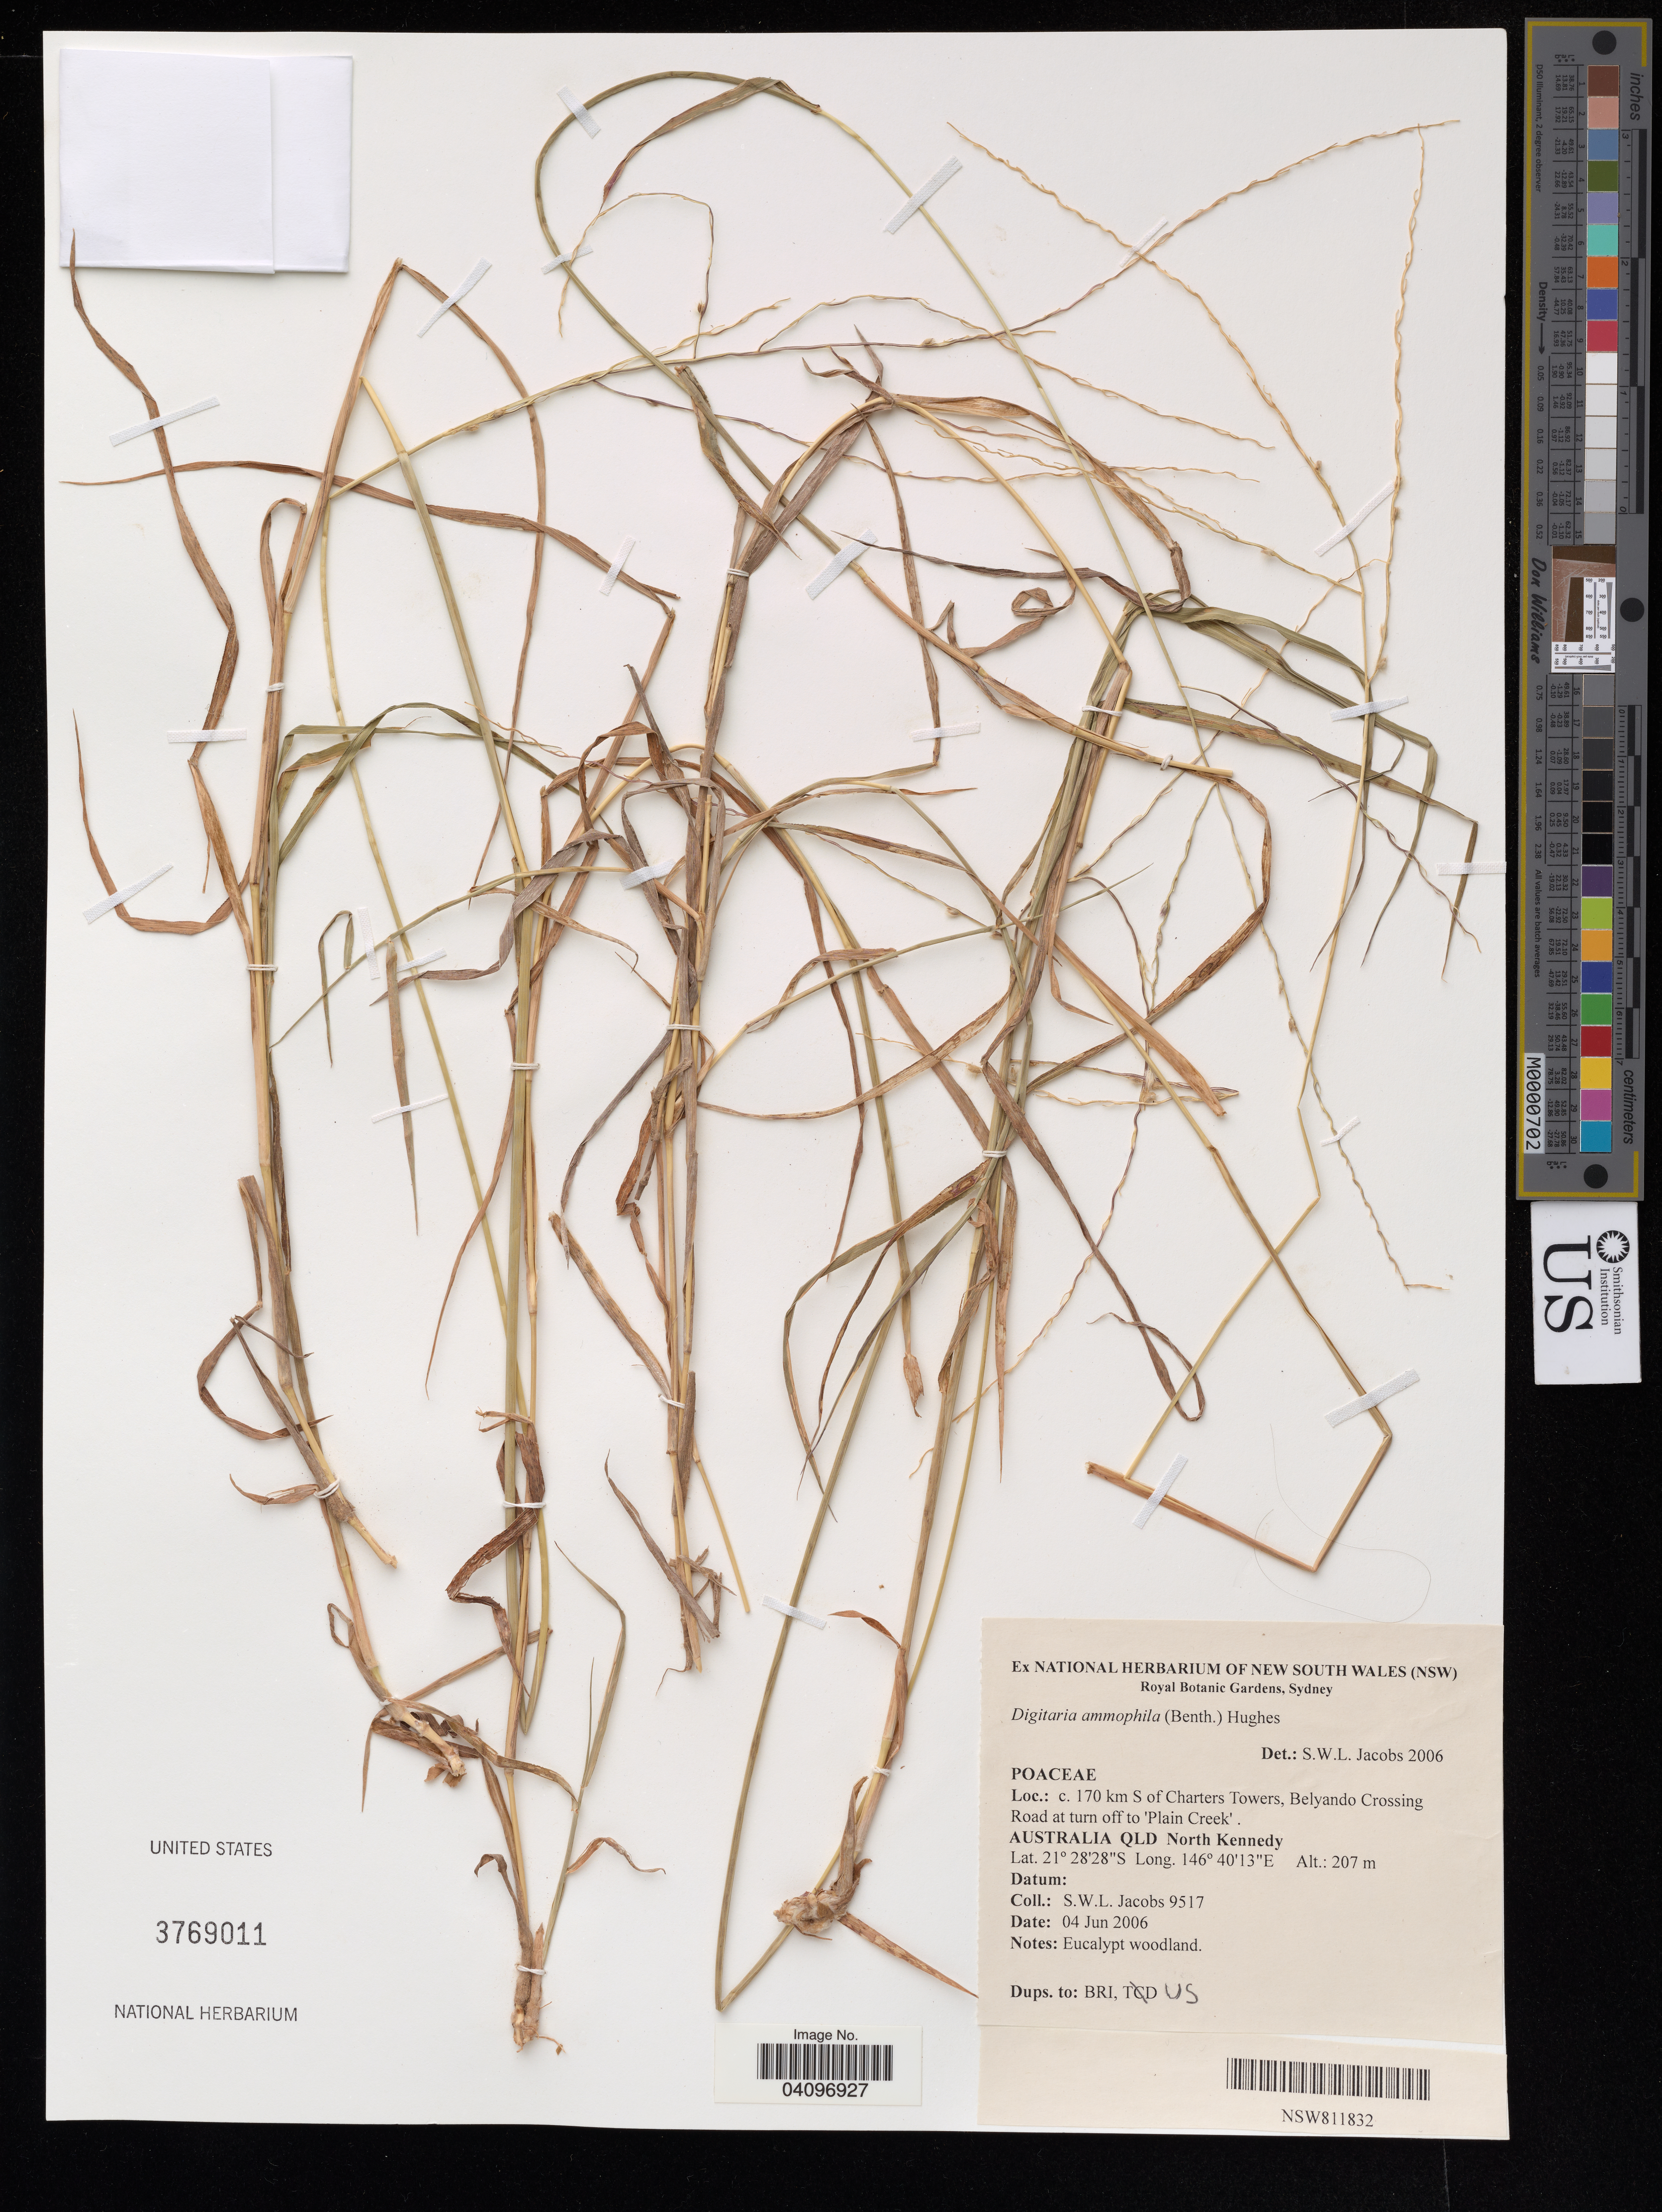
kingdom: Plantae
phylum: Tracheophyta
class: Liliopsida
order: Poales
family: Poaceae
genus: Digitaria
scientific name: Digitaria ammophila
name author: (F. Muell.) Hughes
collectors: S. W. L. Jacobs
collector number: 9517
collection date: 2006-06-04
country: Australia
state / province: Queensland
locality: c. 170 km S of Charters Towers, Belyando Crossing Road at turn off to 'Plain Creek', North Kennedy.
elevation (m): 207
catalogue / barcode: US 3769011